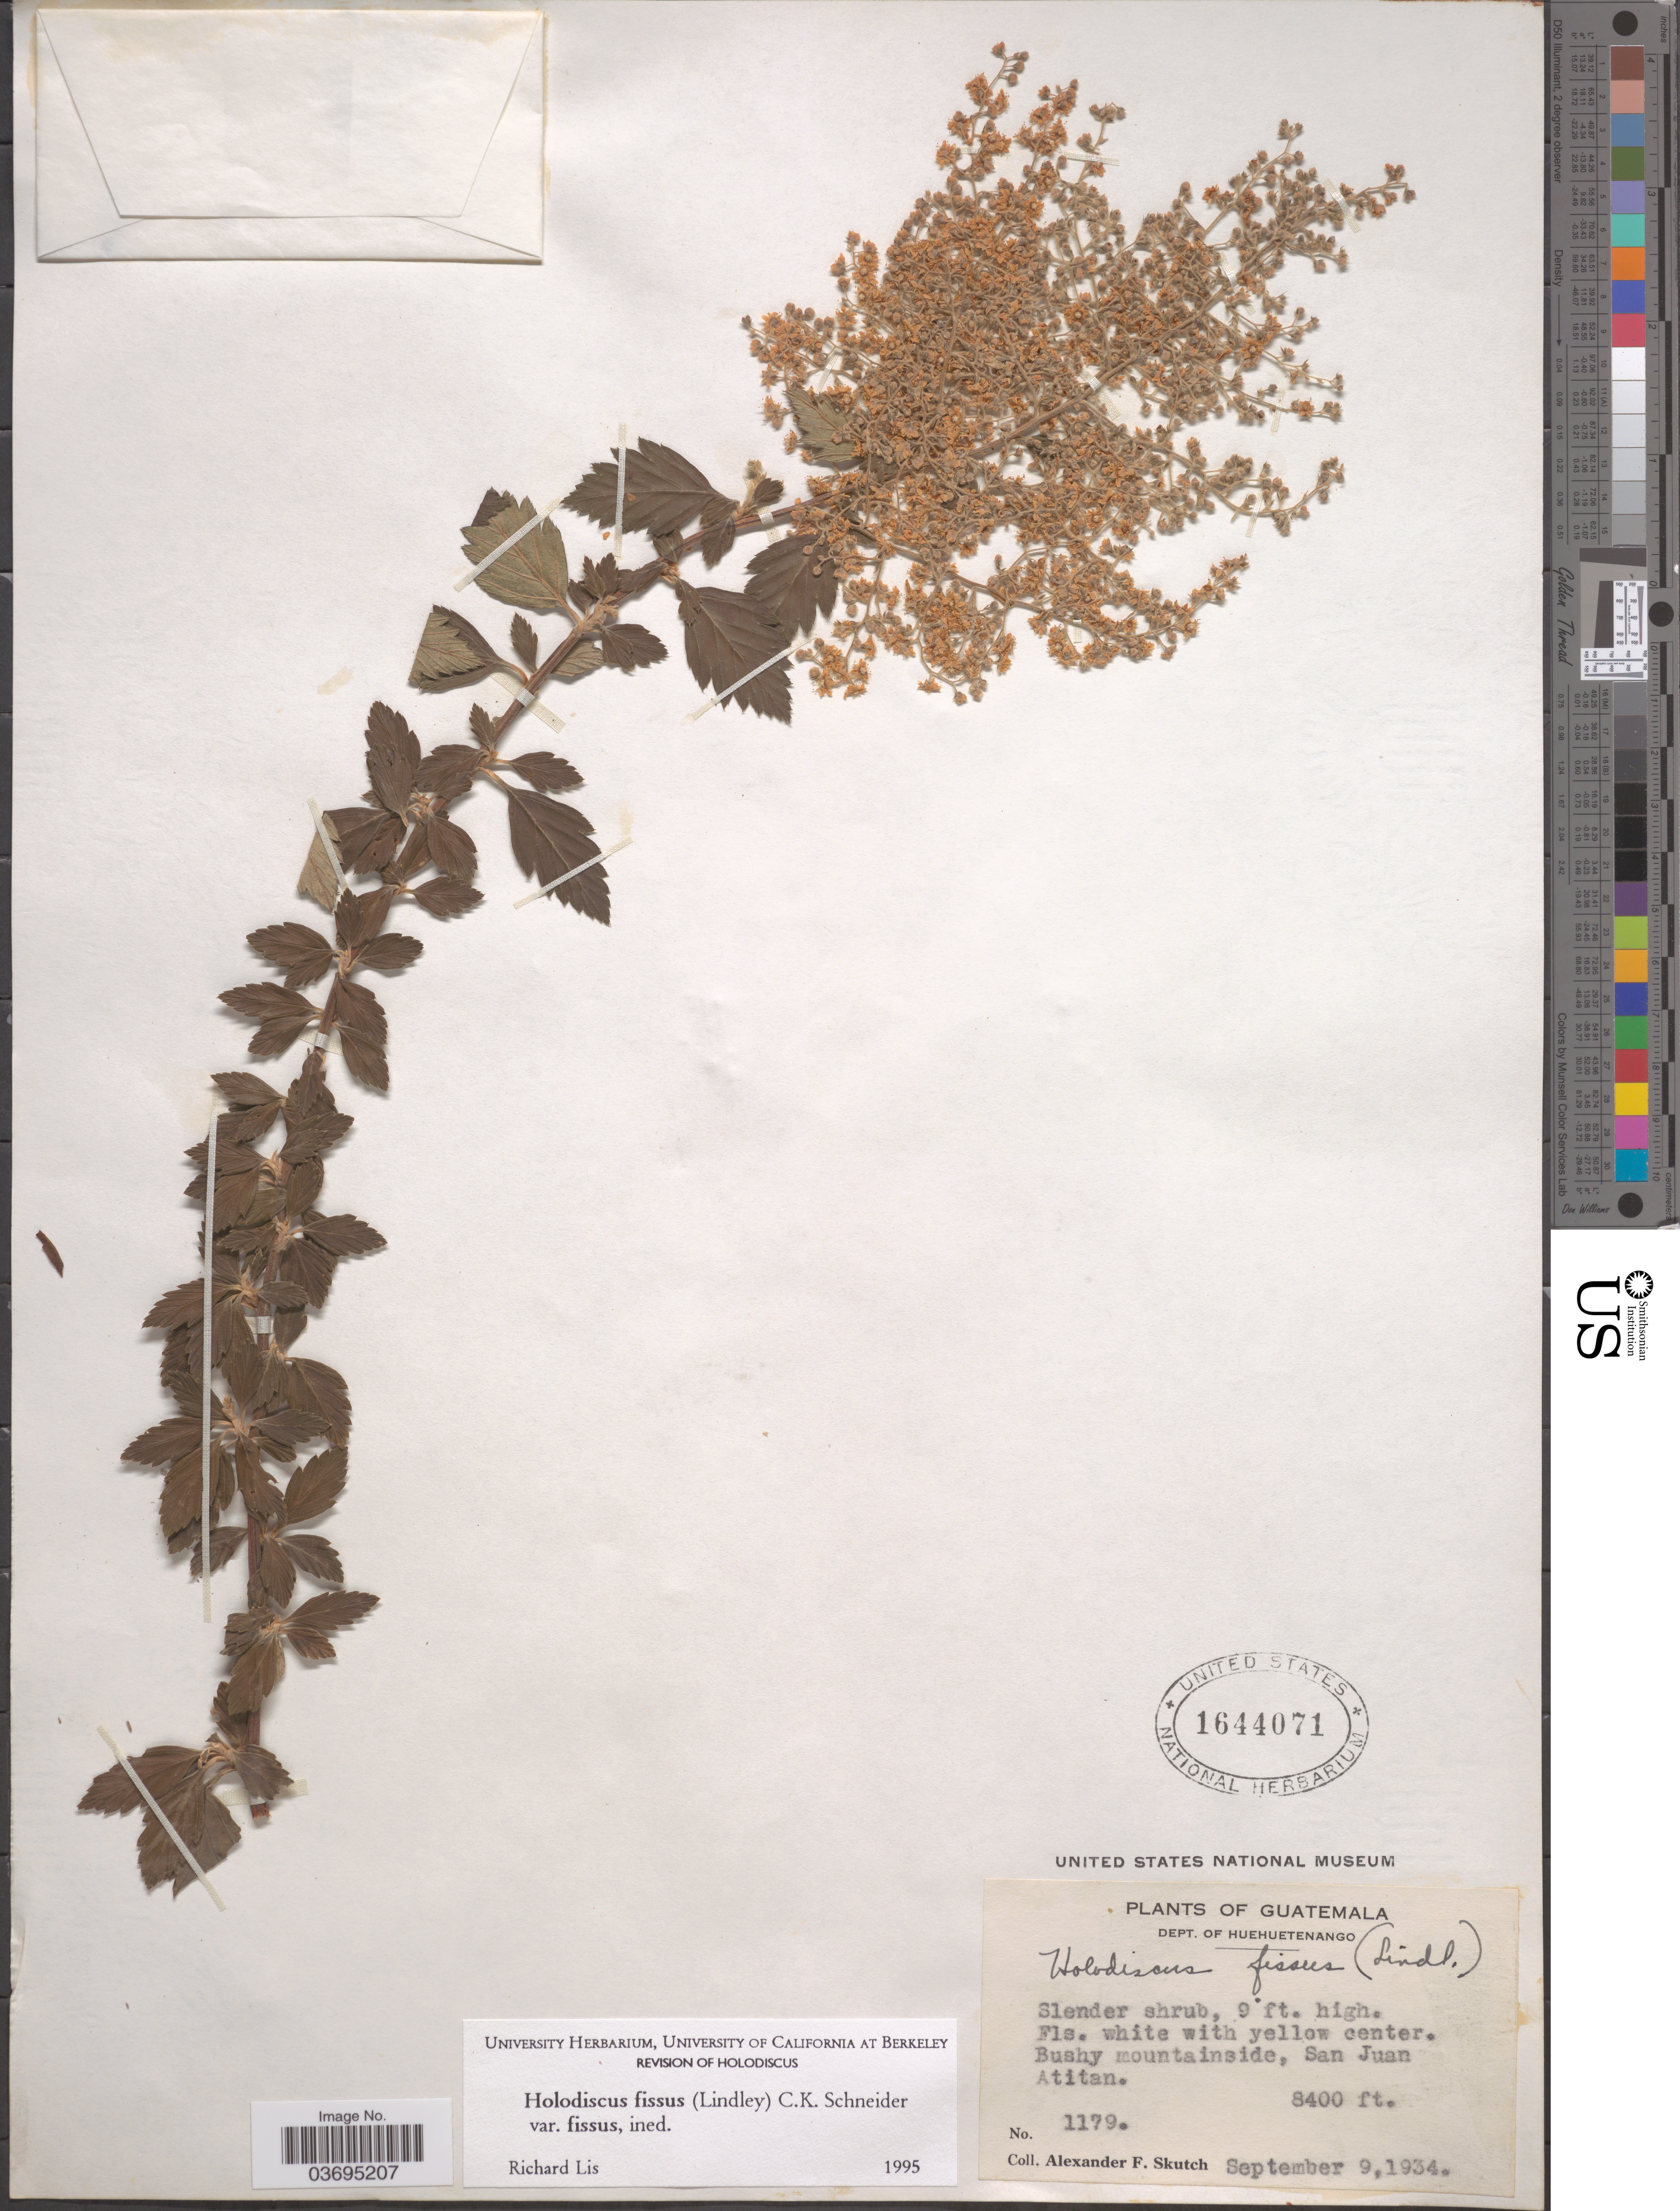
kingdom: Plantae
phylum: Tracheophyta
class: Magnoliopsida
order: Rosales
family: Rosaceae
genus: Holodiscus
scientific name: Holodiscus fissus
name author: (Lindl.) C.K. Schneid.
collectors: A. F. Skutch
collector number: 1179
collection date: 1934-09-09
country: Guatemala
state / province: Huehuetenango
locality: Dept. of Huehuetenango. Bushy mountainside, San Juan Atitan.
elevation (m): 2560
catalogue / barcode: US 1644071